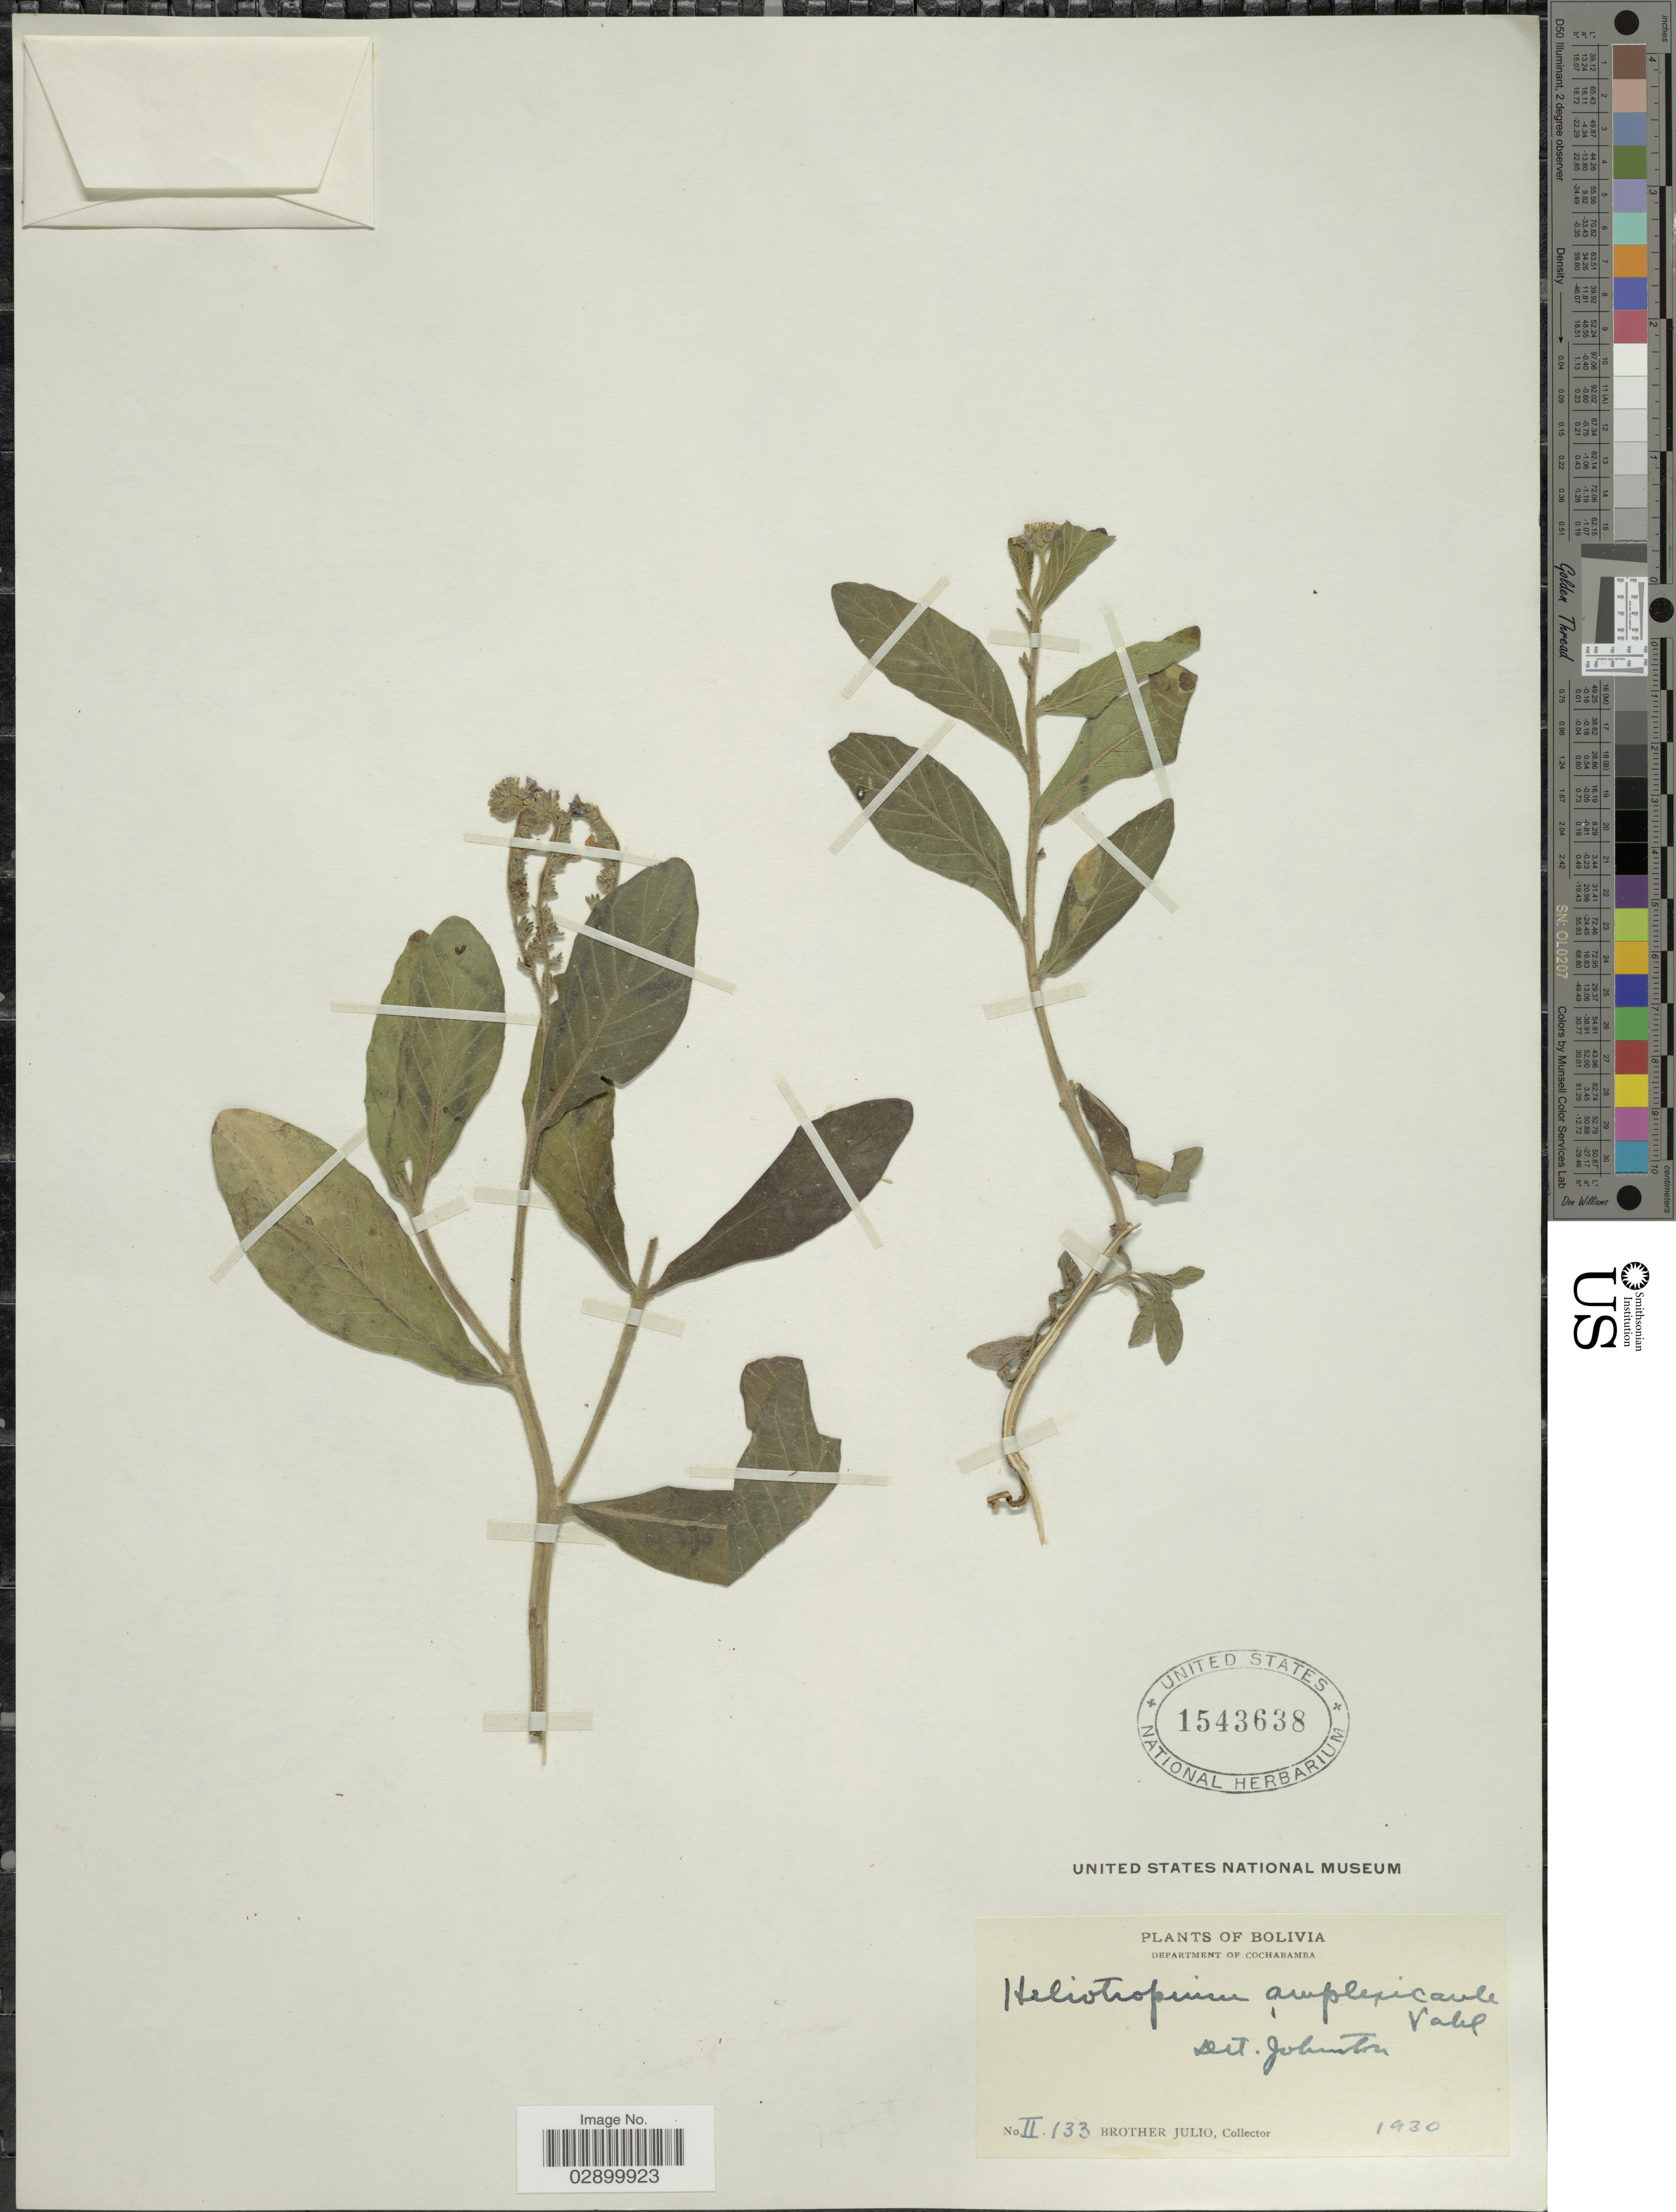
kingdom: Plantae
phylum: Tracheophyta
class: Magnoliopsida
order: Boraginales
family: Heliotropiaceae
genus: Heliotropium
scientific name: Heliotropium amplexicaule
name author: Vahl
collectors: Bro. Julio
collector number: II133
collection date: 1930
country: Bolivia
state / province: Cochabamba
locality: Department of Cochabamba.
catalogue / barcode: US 1543638